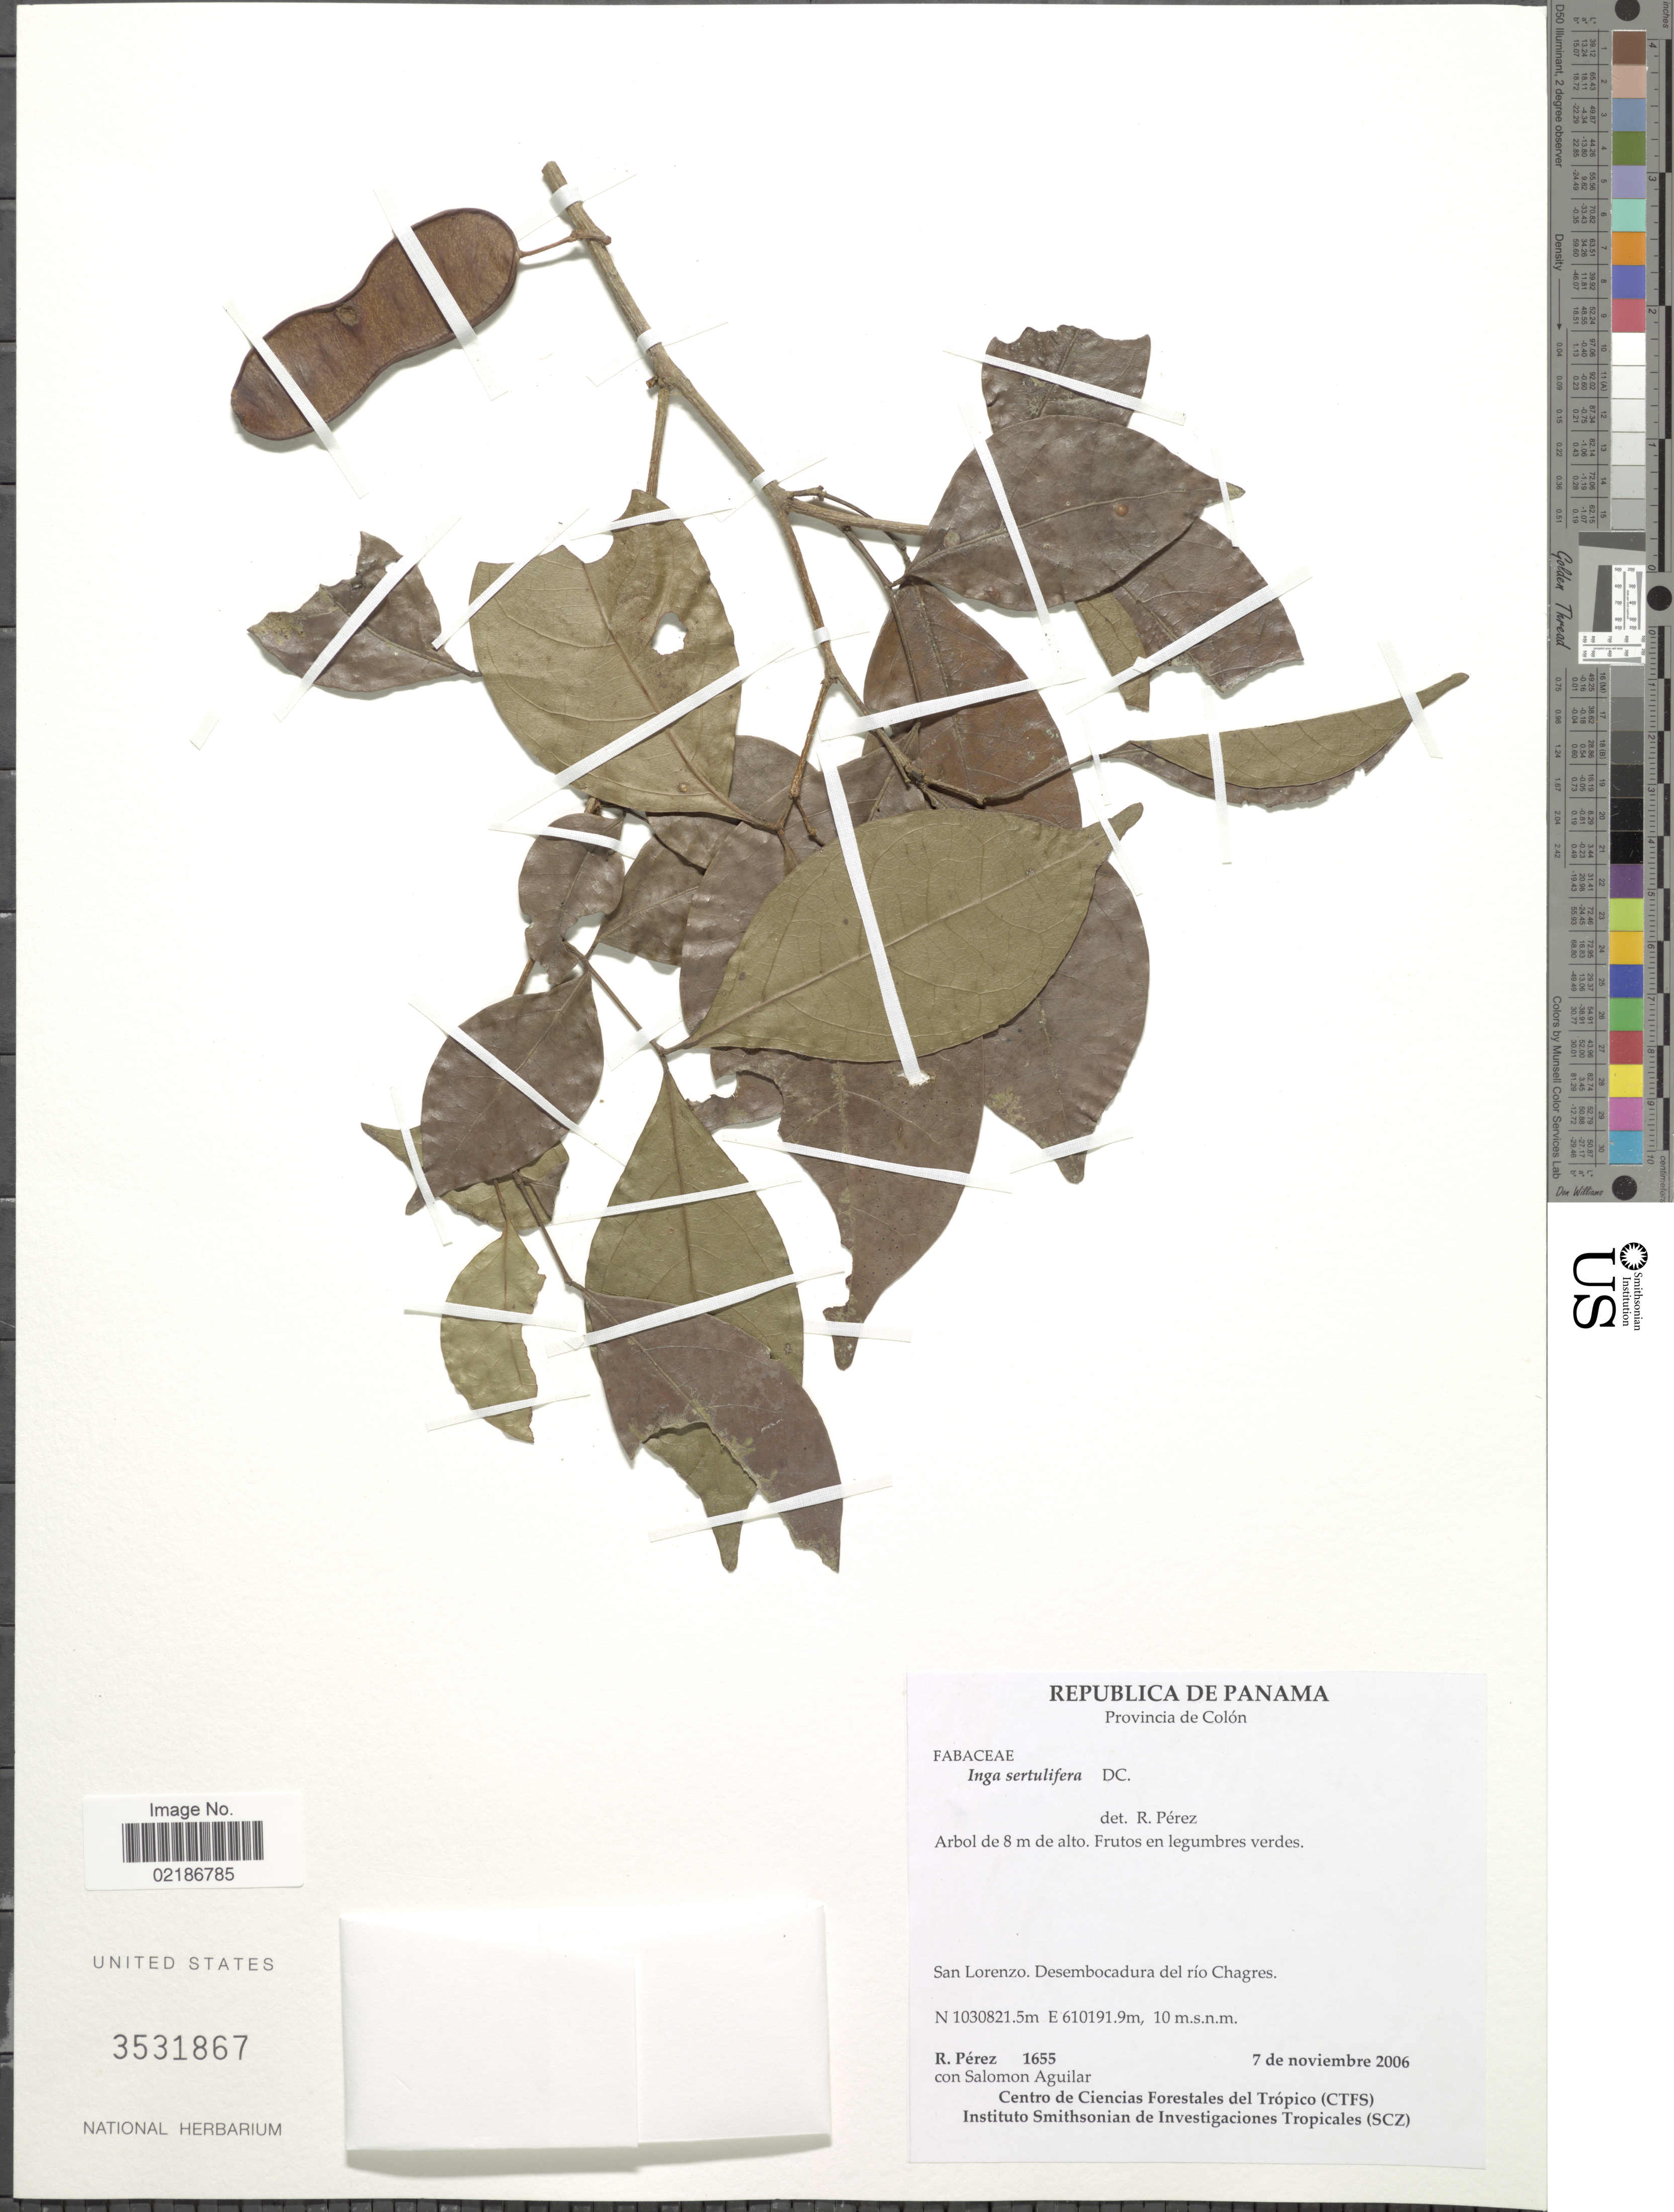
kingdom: Plantae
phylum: Tracheophyta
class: Magnoliopsida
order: Fabales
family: Fabaceae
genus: Inga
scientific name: Inga sertulifera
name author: DC.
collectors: R. Perez & S. Aguilar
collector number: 1655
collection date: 2006-11-07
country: Panama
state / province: Colón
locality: San Lorenzo, Desembocadura del rio Chagres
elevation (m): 10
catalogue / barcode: US 3531867